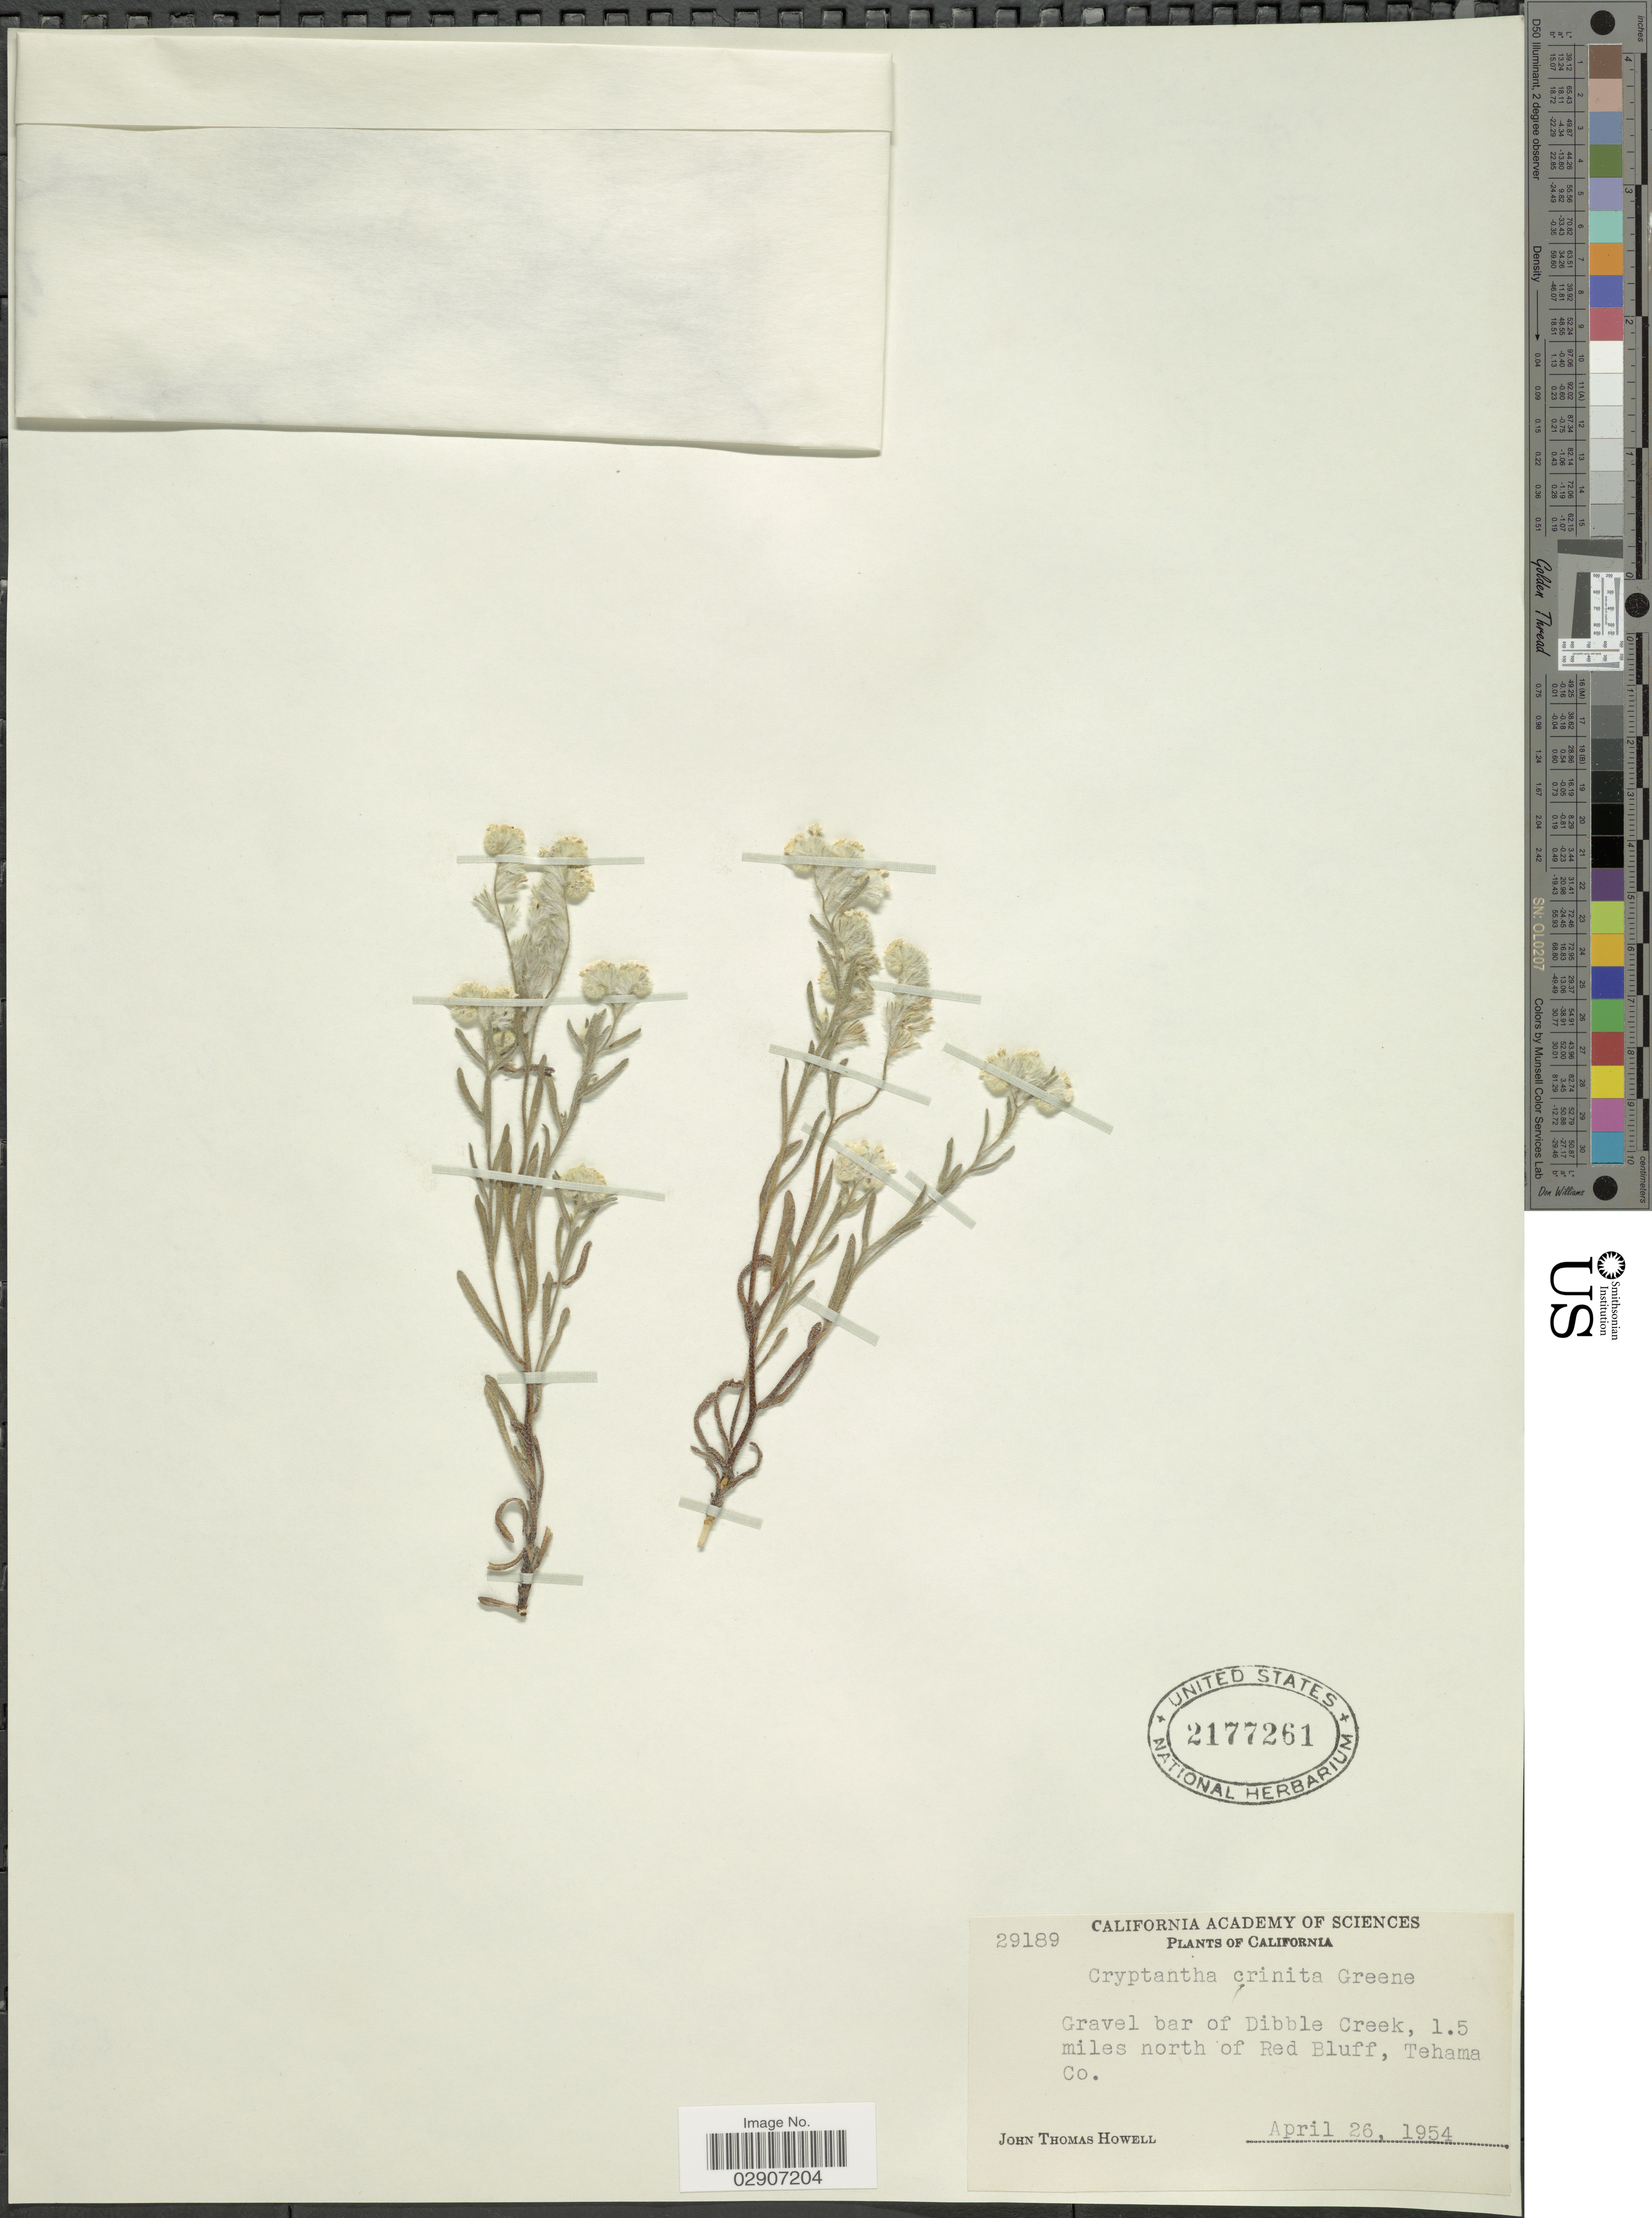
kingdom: Plantae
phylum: Tracheophyta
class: Magnoliopsida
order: Boraginales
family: Boraginaceae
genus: Cryptantha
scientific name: Cryptantha crinita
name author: S.W. Greene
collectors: J. T. Howell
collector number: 29189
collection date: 1954-04-26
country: United States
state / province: California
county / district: Tehama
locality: Gravel bar of Dibble Creek, 1.5 miles north of Red Bluff, Tehama Co.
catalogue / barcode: US 2177261